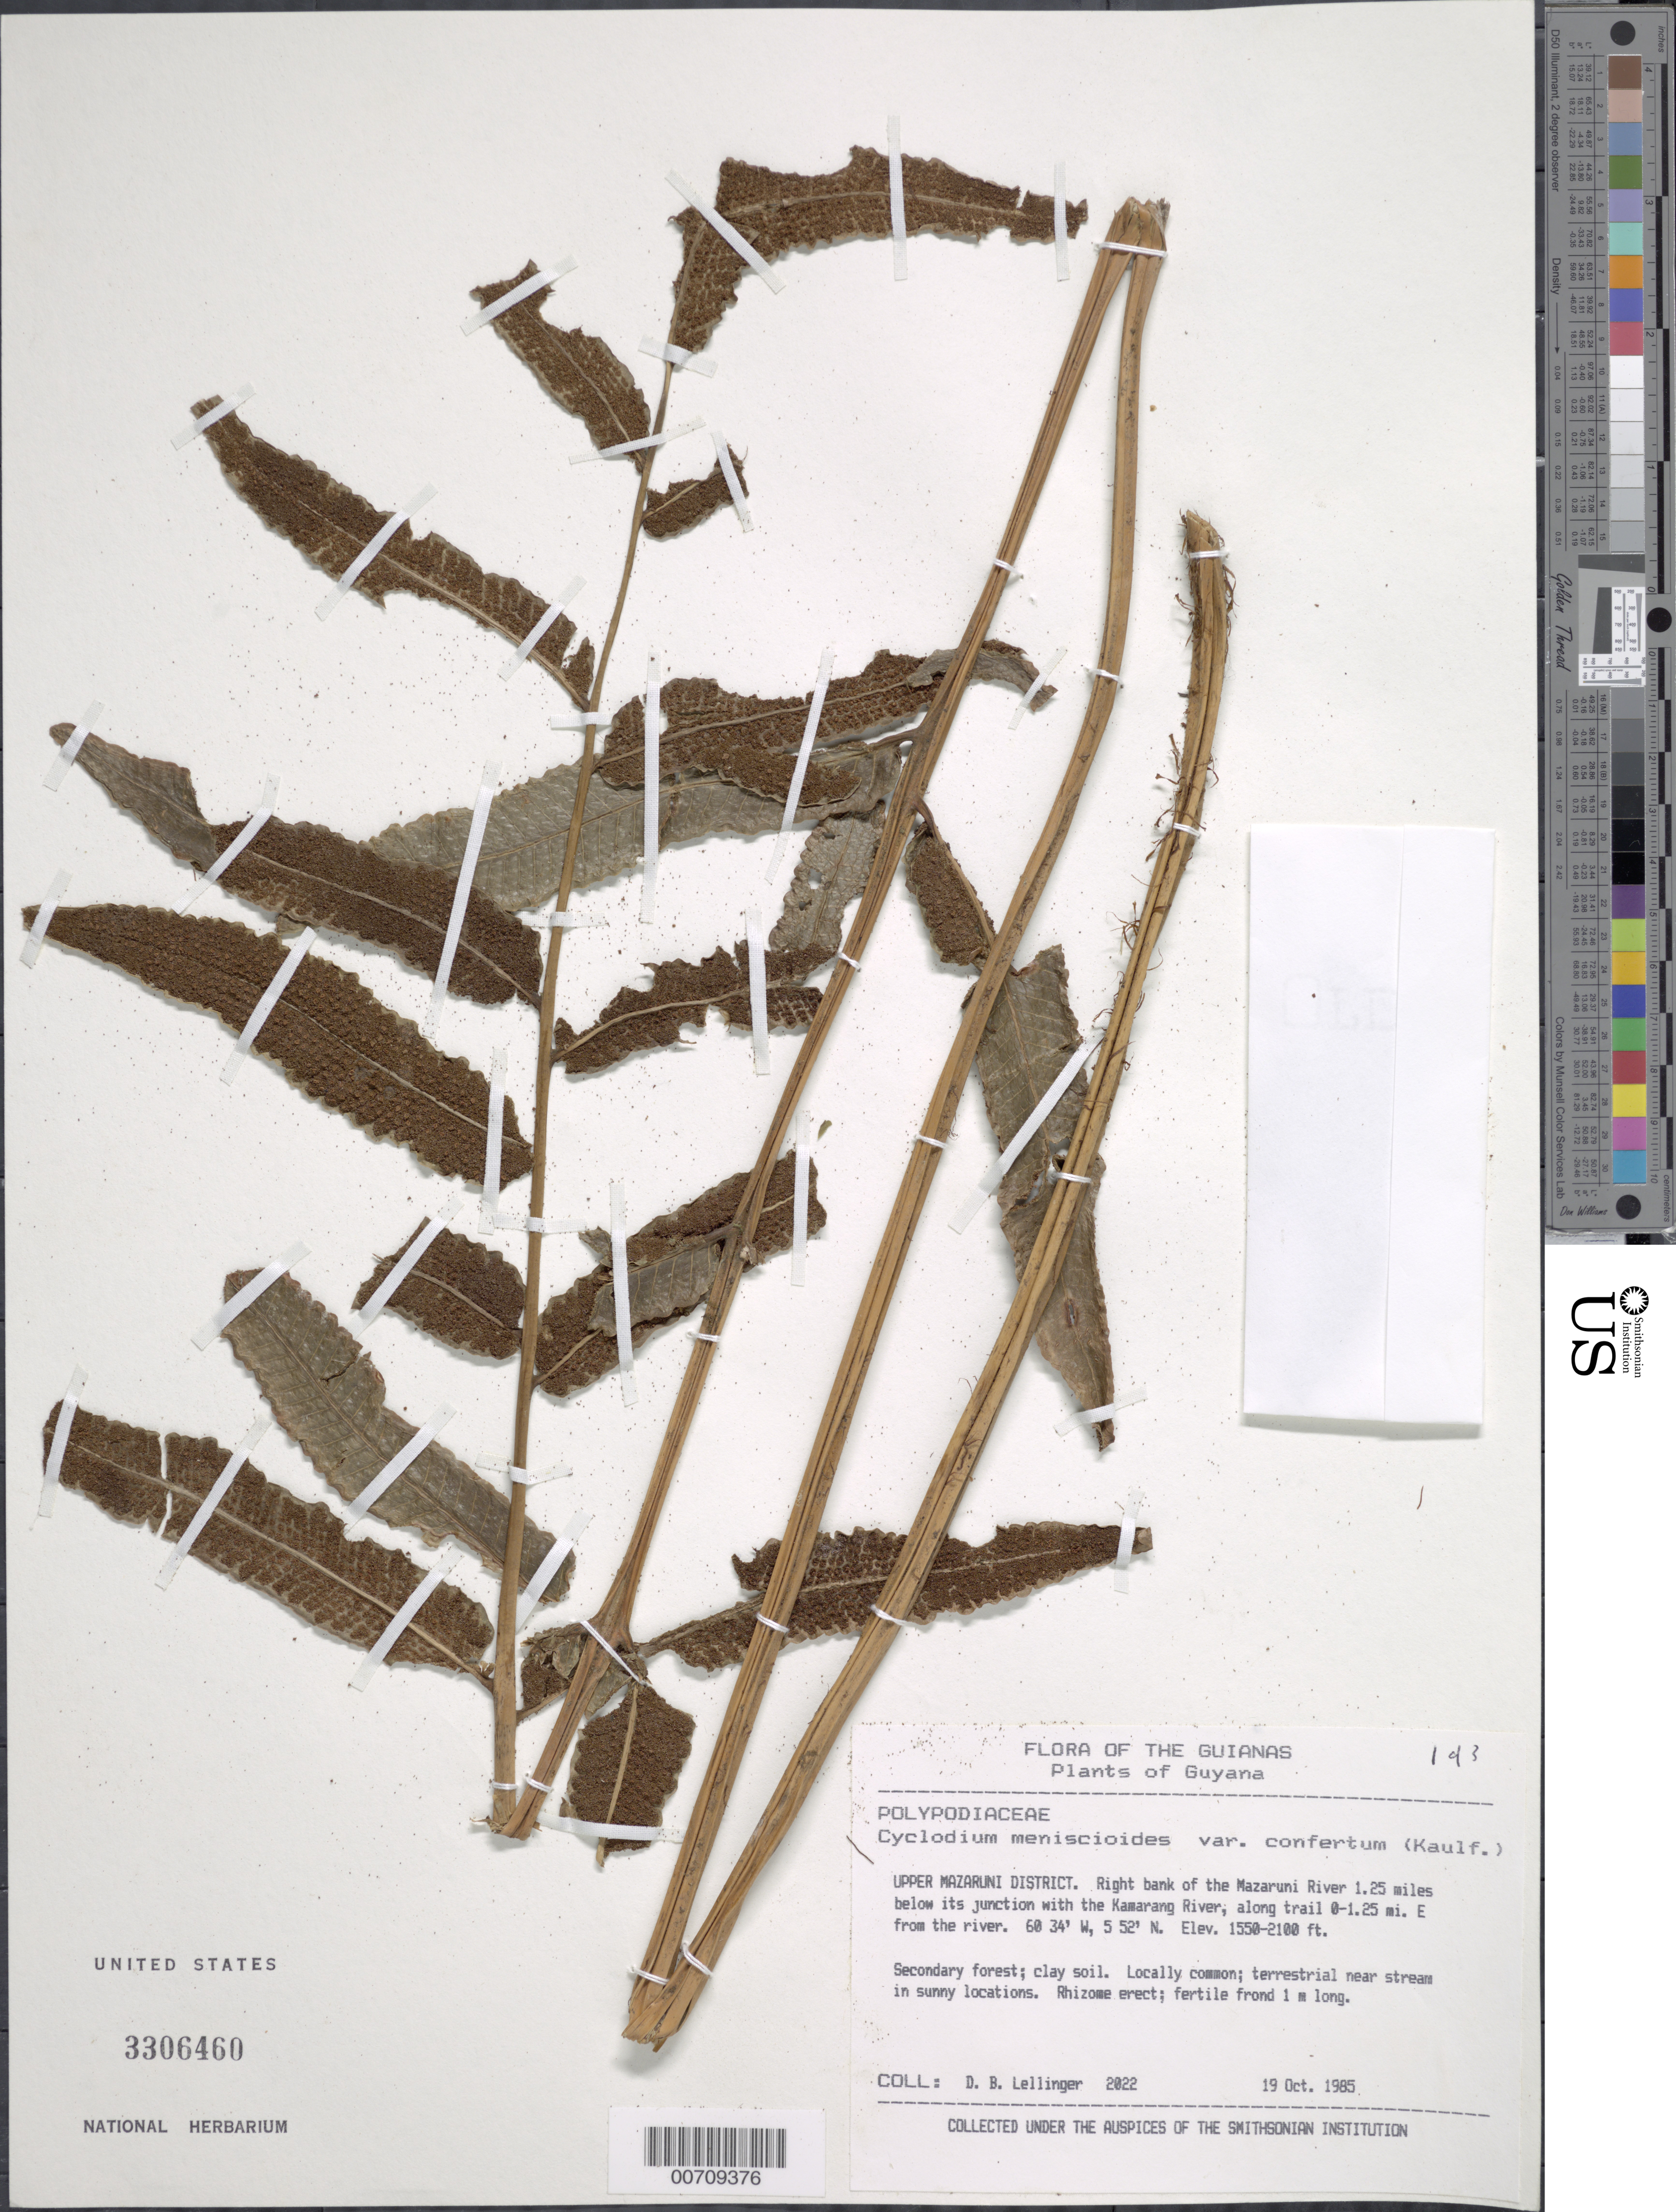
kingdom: Plantae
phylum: Tracheophyta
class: Polypodiopsida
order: Polypodiales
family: Dryopteridaceae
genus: Cyclodium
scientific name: Cyclodium meniscioides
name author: (Willd.) C. Presl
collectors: D. B. Lellinger & H. Robinson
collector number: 2022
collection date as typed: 19 October 1985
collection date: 1985-10-19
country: Guyana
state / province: Cuyuni-Mazaruni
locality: Along trail 0-2 km E from right bank Mazaruni R., 2 km below junction with Kamarang R.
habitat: Secondary forest, clay soil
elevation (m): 465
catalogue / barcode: US 3306460